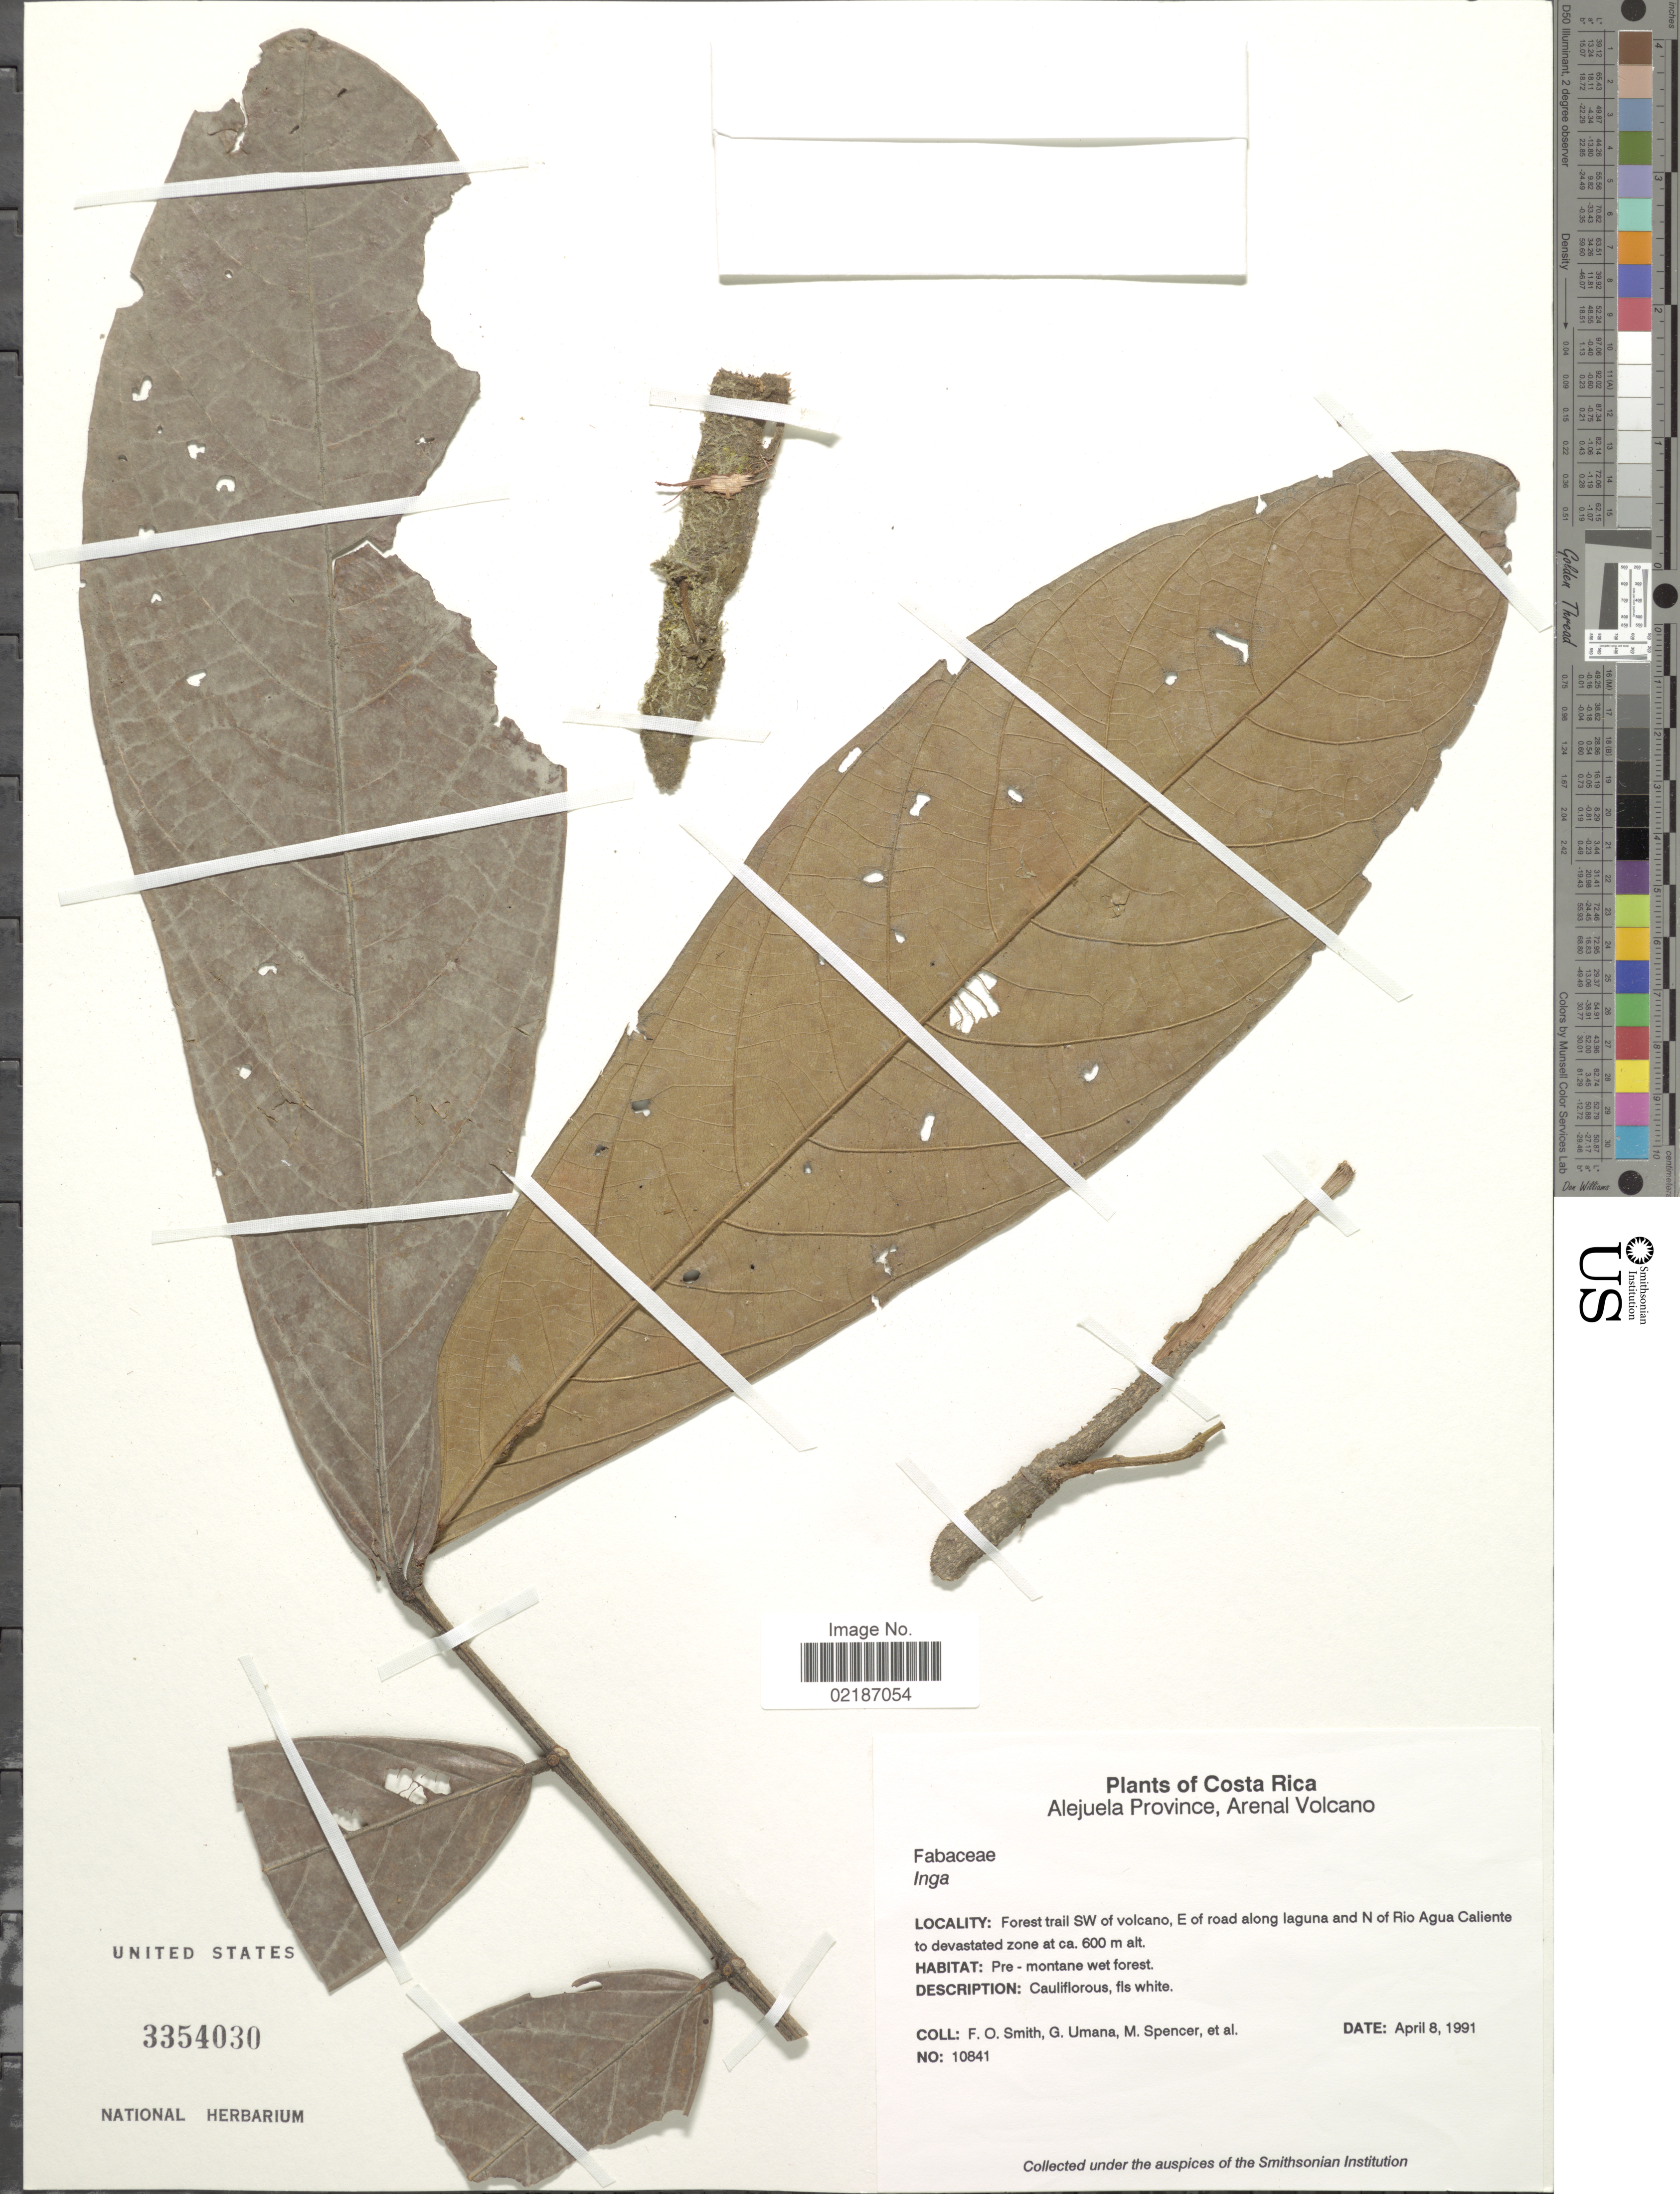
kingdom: Plantae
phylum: Tracheophyta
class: Magnoliopsida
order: Fabales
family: Fabaceae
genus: Inga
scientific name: Inga sp.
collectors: F. Smith, G. Umana, M. Spencer & et al.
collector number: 10841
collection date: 1991-04-08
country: Costa Rica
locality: Alejuela Province, Arenal Volcano, forest trail SW of volcano, E of road along laguna and N of Rio Agua Caliente to devastated zone, pre-montane wet forest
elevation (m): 600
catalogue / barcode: US 3354030